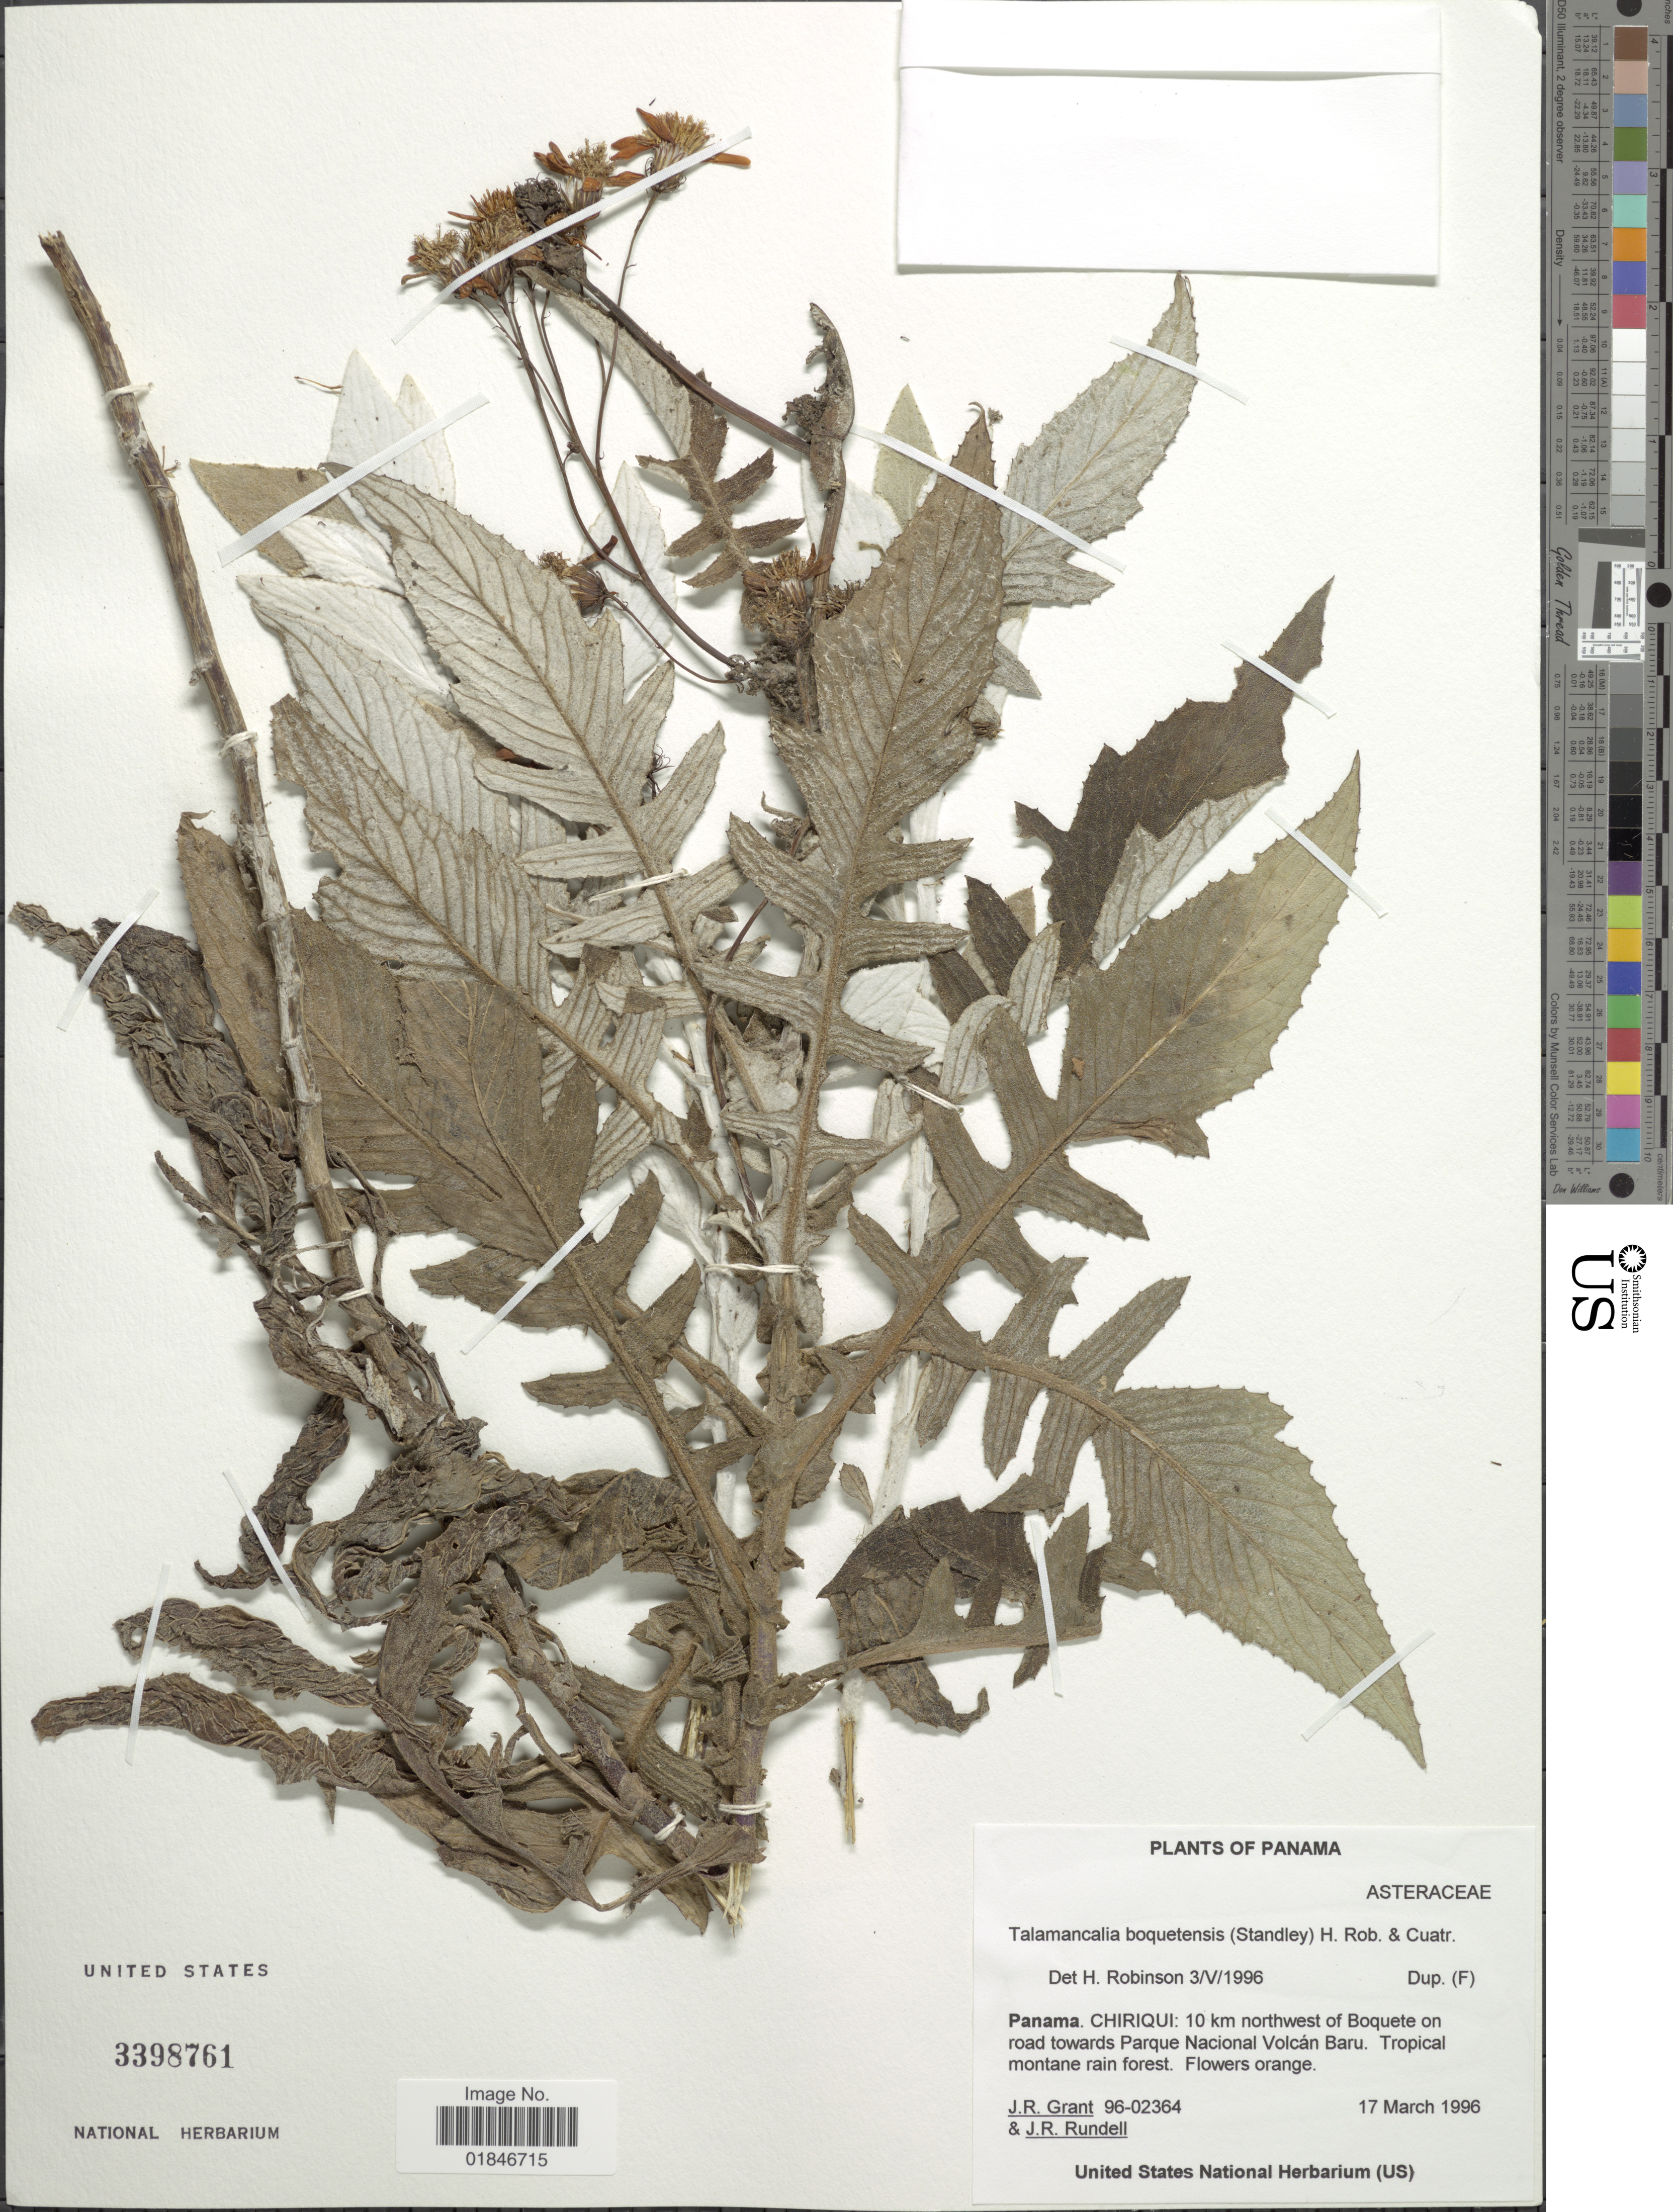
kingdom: Plantae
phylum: Tracheophyta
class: Magnoliopsida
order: Asterales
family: Asteraceae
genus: Talamancalia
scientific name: Talamancalia boquetensis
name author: (Standl.) H. Rob. & Cuatrec.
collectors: J. Grant & J. R. Rundell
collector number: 96-02364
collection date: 1996-03-17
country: Panama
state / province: Chiriqui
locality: Panama. Chiriqui: 10 km northwest of Boquete on road towards Parque Nacional Volcan Baru.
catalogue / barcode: US 3398761